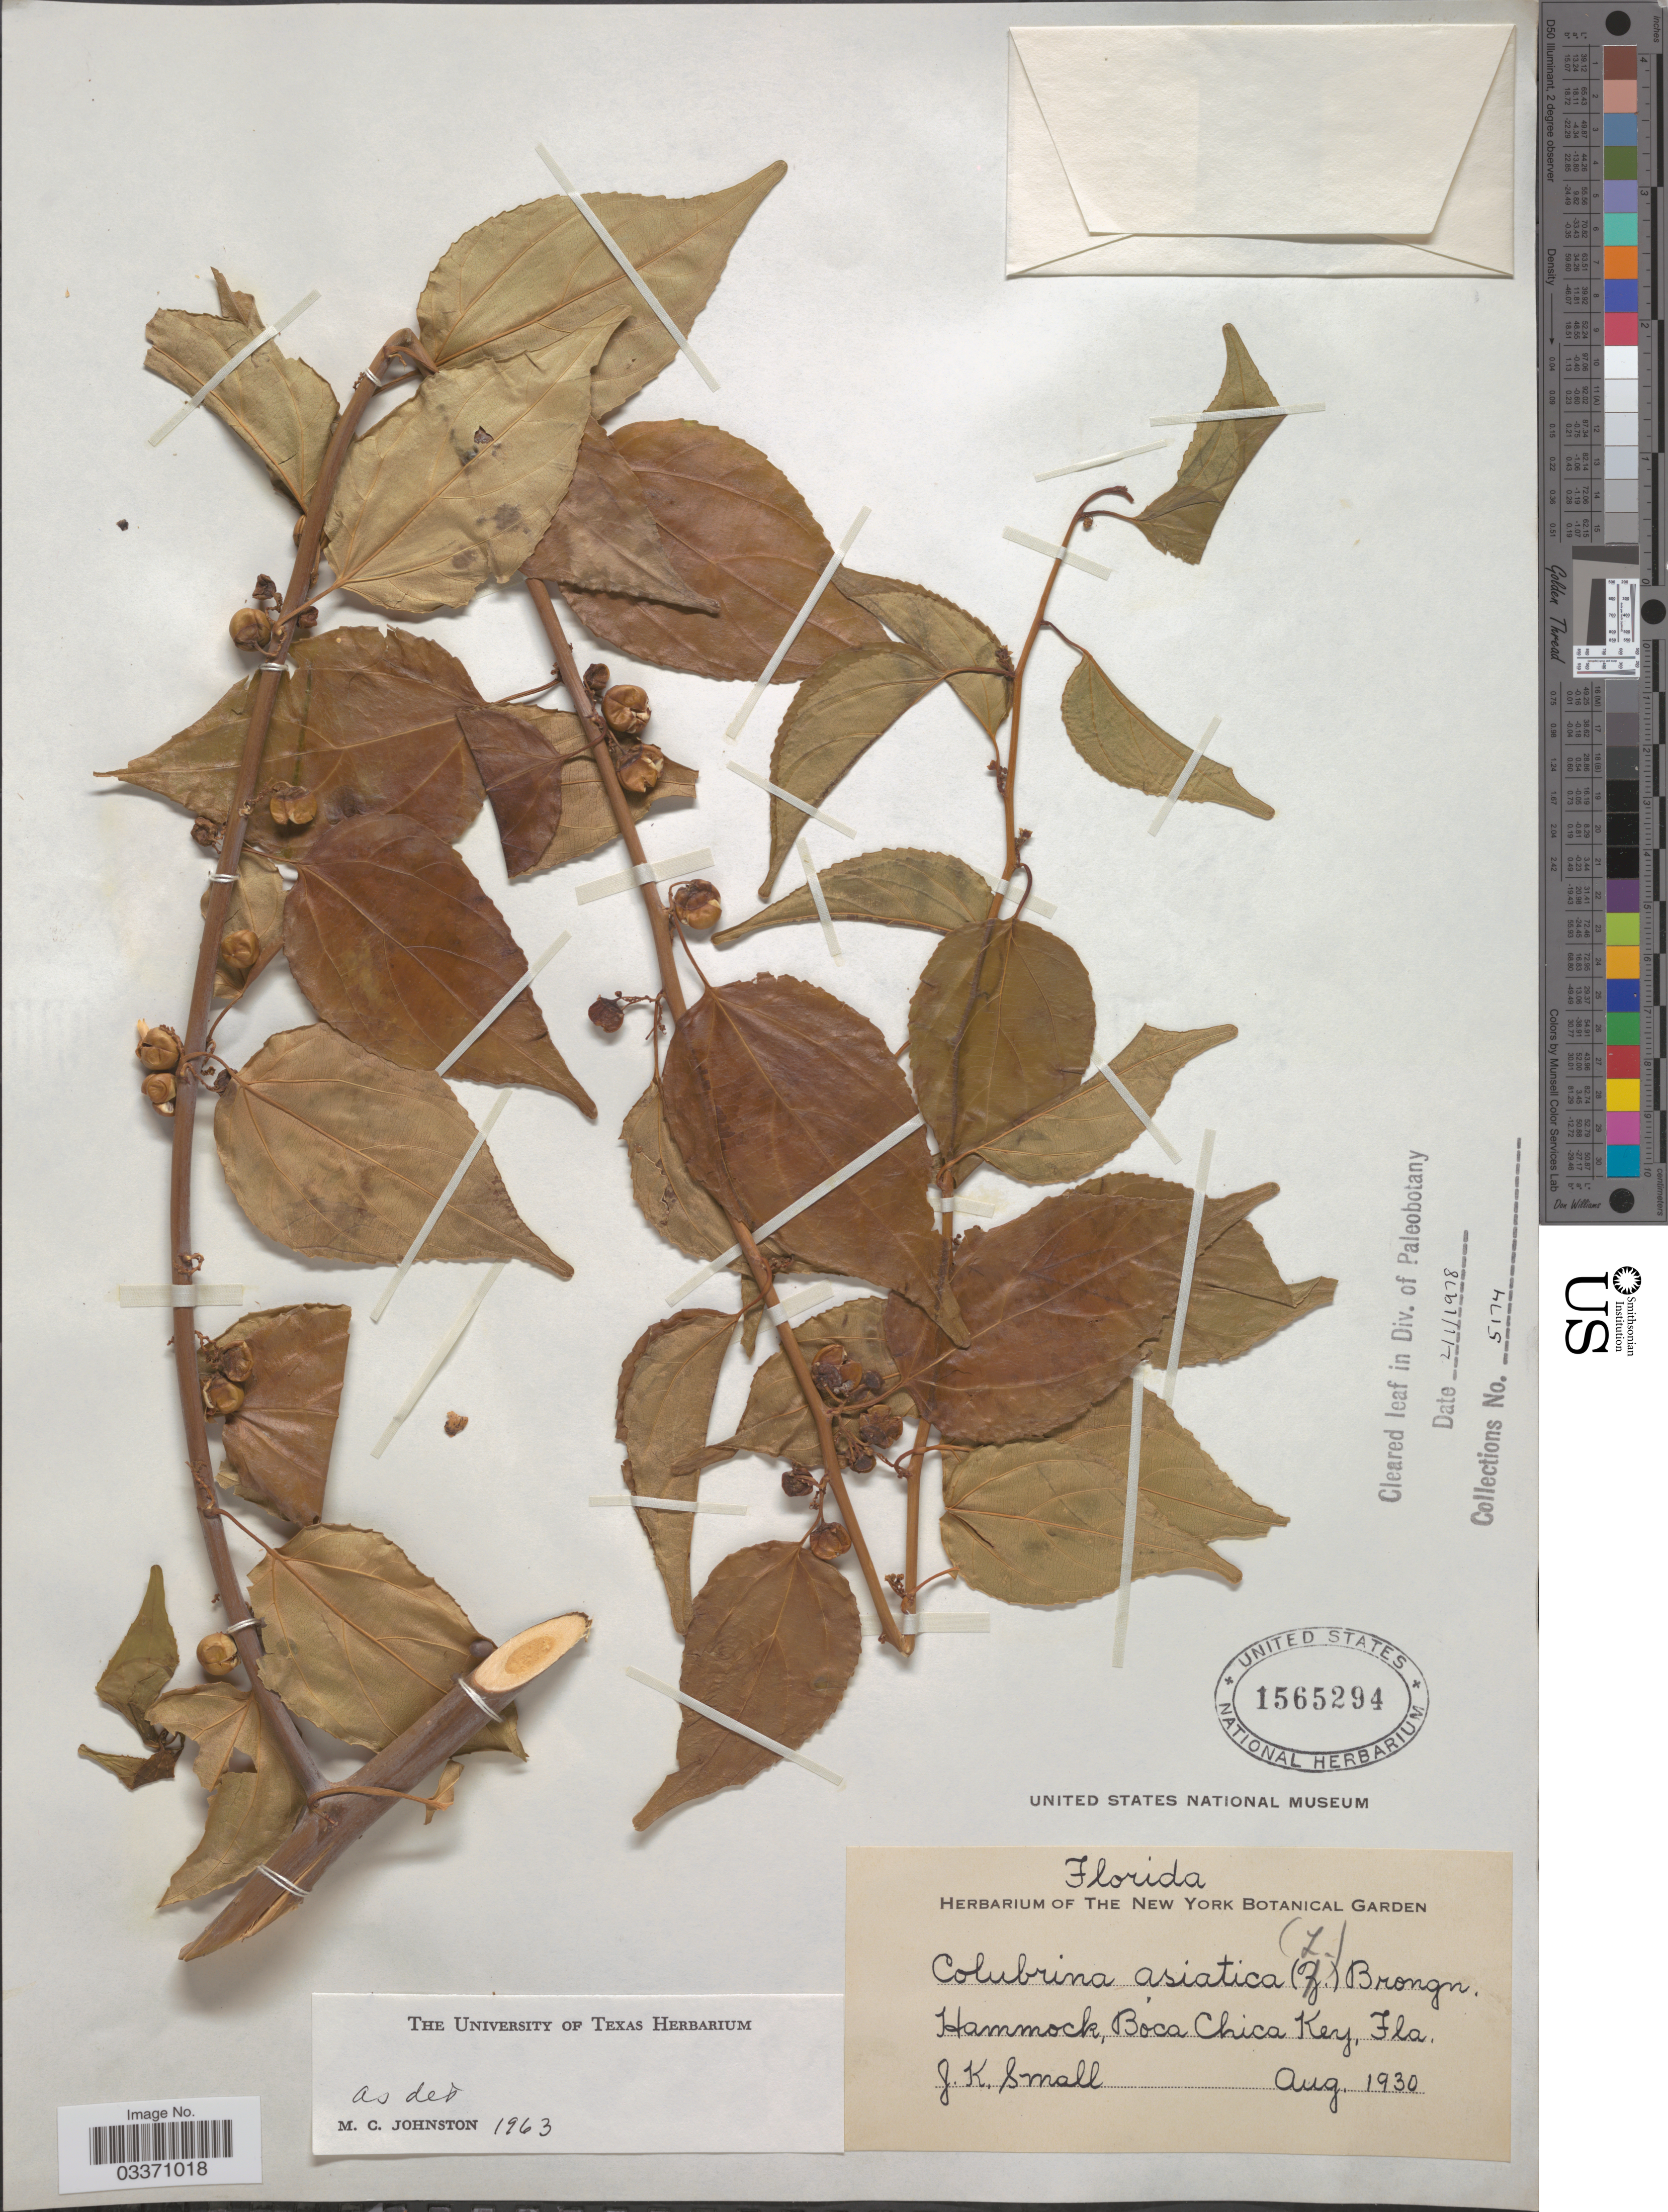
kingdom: Plantae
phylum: Tracheophyta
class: Magnoliopsida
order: Rosales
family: Rhamnaceae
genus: Colubrina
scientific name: Colubrina asiatica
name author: (L.) Brongn.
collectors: J. K. Small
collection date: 1930-08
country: United States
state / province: Florida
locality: Hammock, Boca Chica Key.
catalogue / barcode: US 1565294